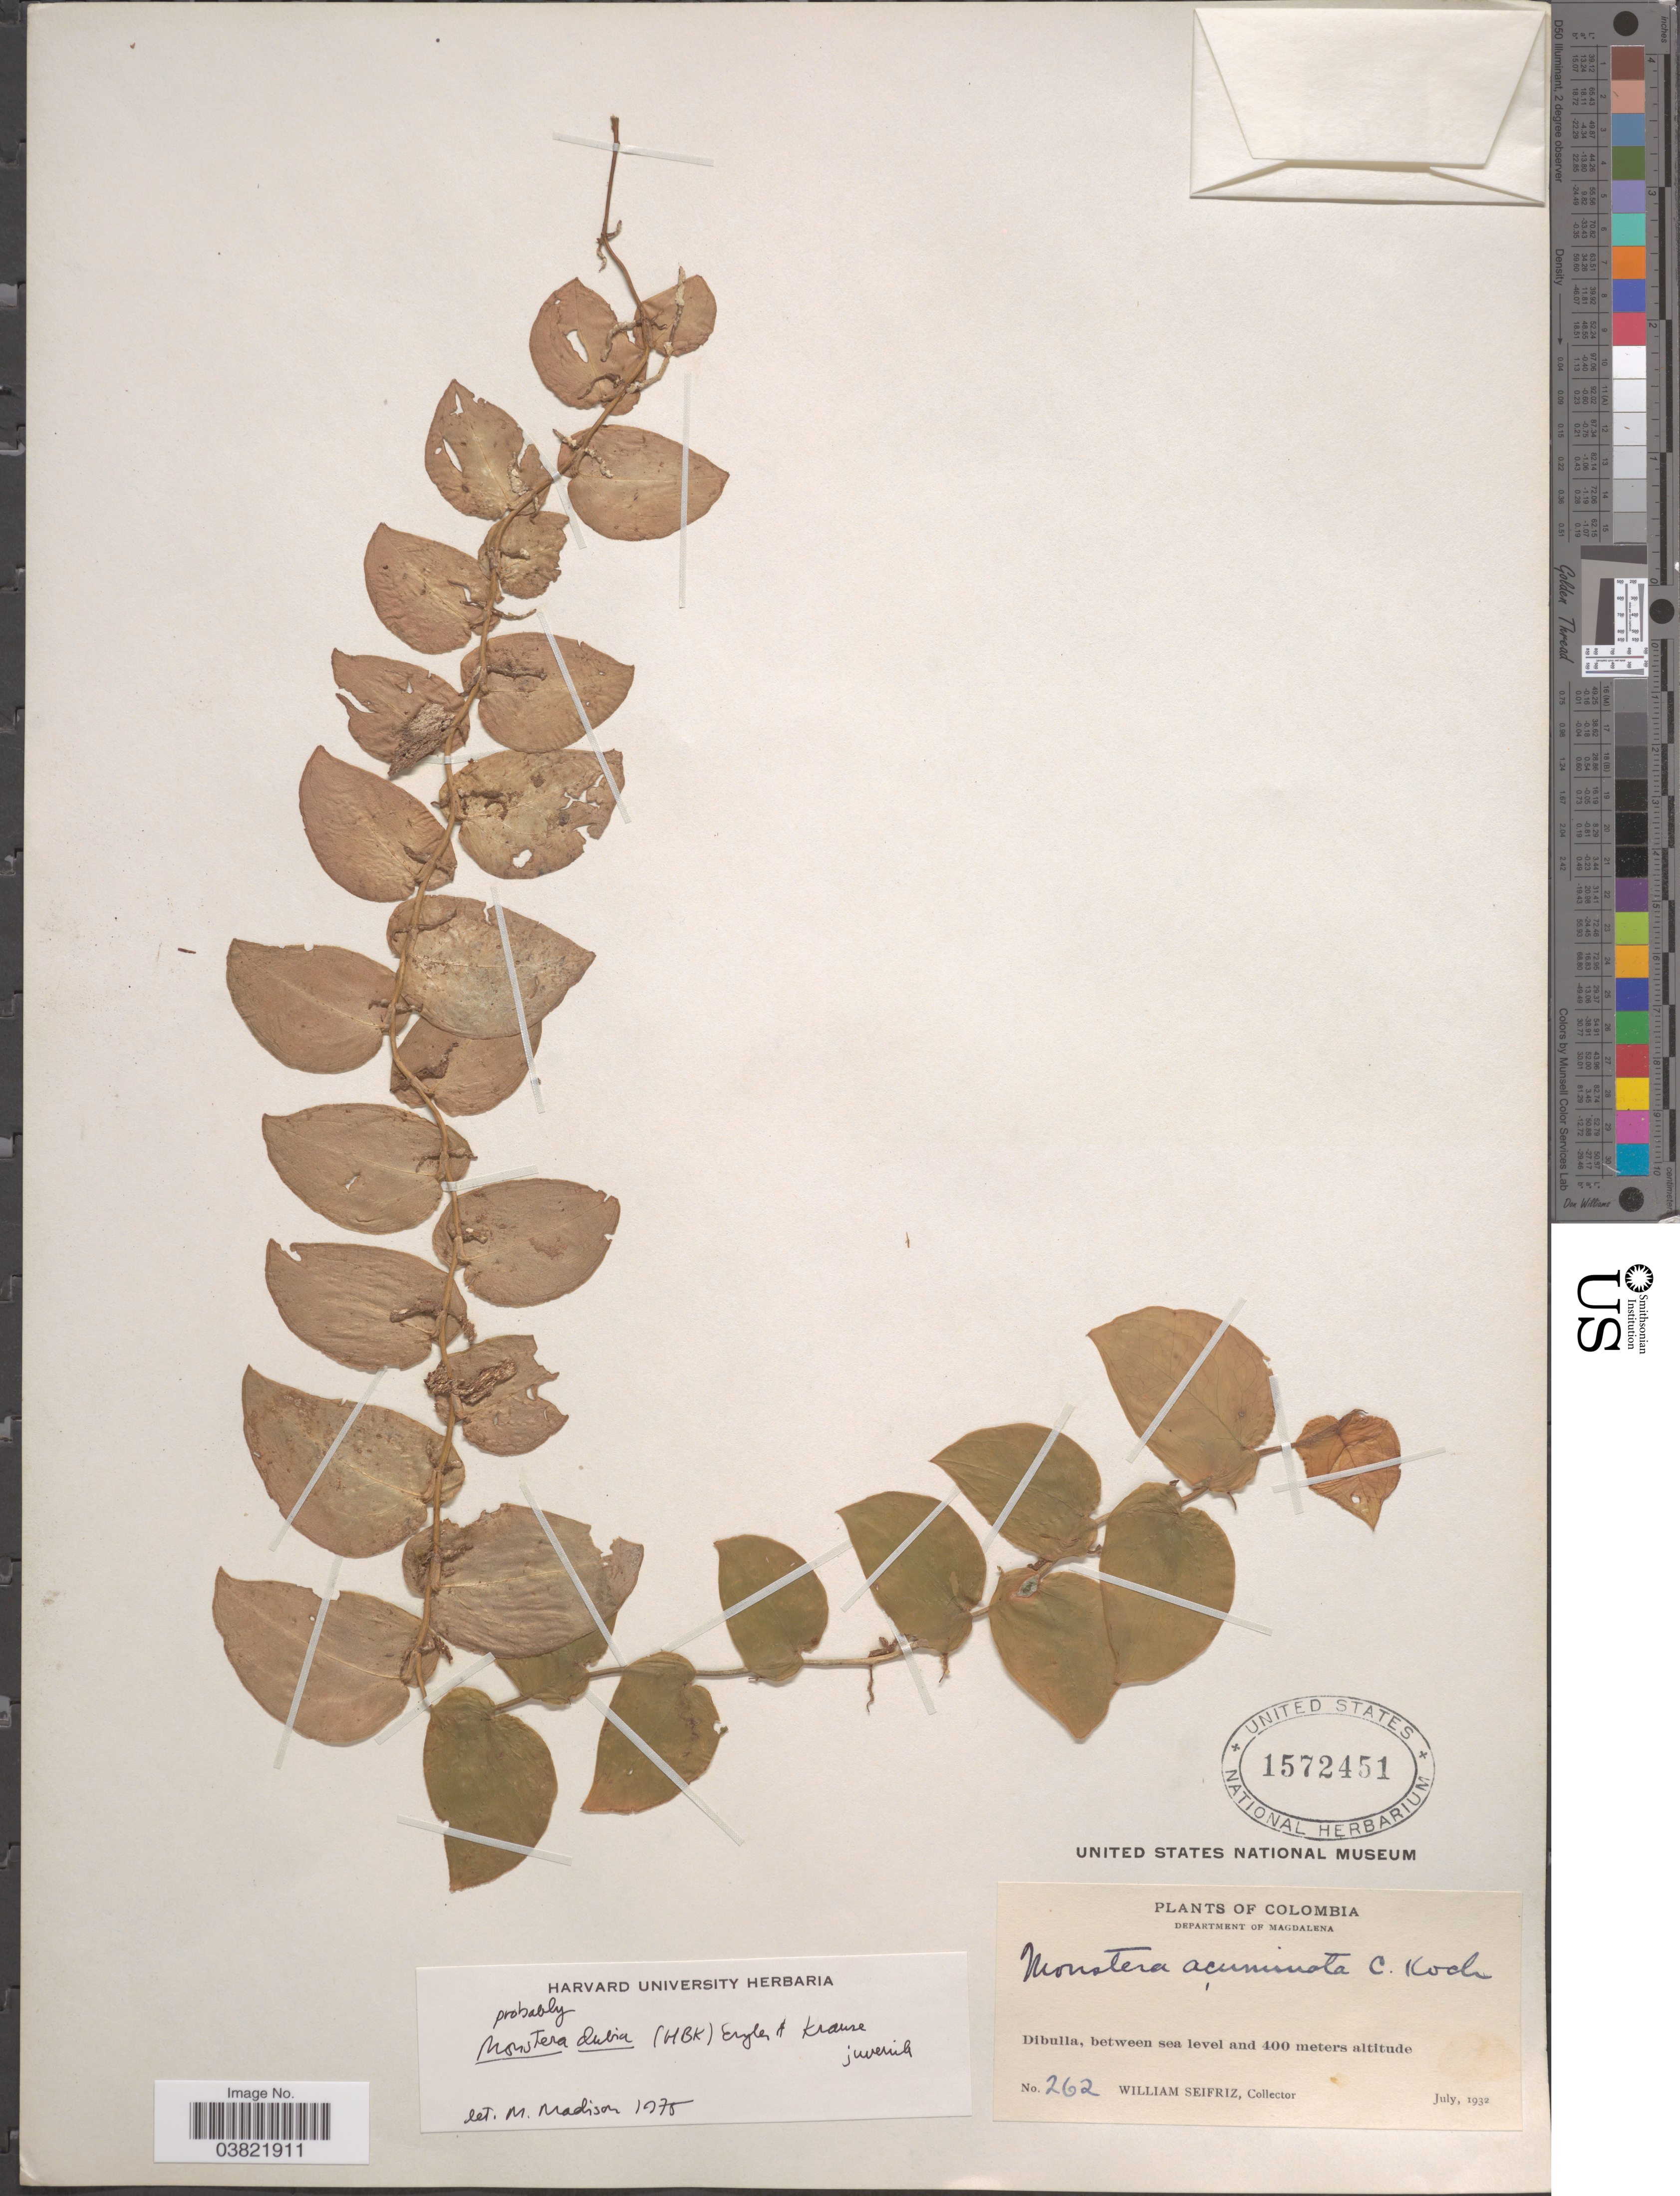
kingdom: Plantae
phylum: Tracheophyta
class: Liliopsida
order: Alismatales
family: Araceae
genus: Monstera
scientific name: Monstera dubia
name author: (Kunth) Engl. & K. Krause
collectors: W. Seifriz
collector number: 262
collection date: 1932-07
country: Colombia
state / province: Magdalena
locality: Department of Magdalena. Dibulla.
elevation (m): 0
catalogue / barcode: US 1572451